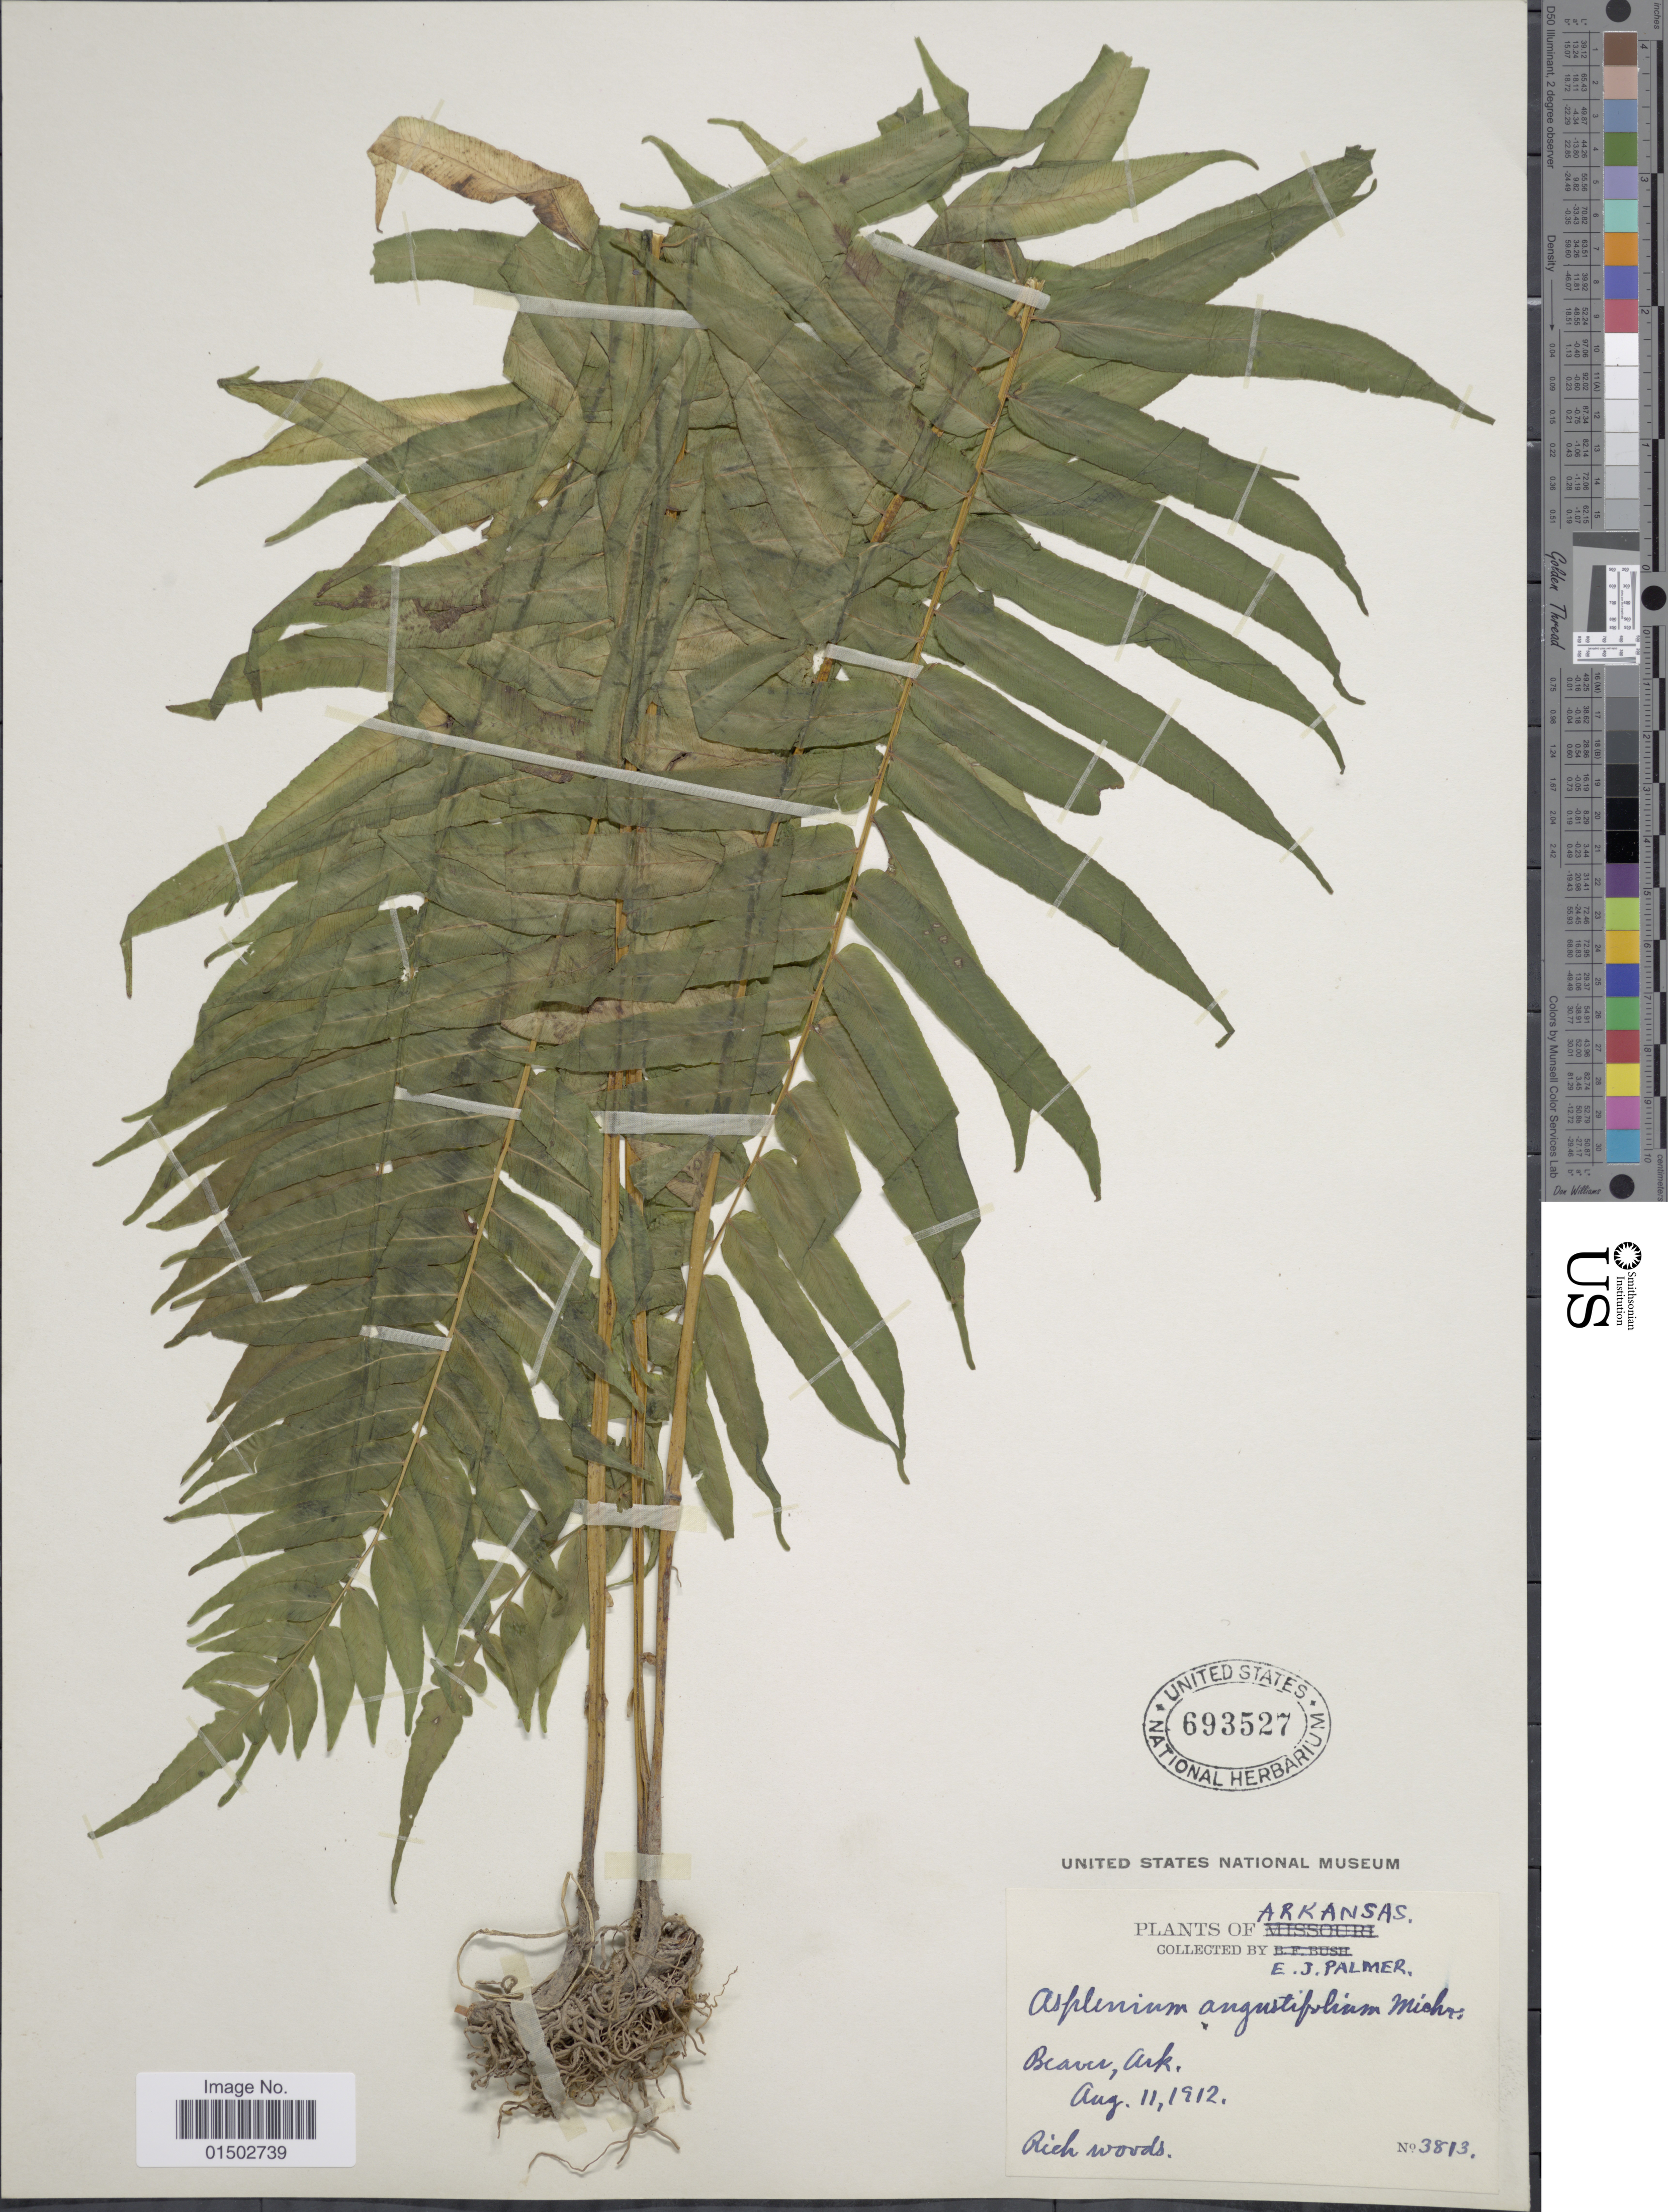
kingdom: Plantae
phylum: Tracheophyta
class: Polypodiopsida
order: Polypodiales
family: Diplaziopsidaceae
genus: Homalosorus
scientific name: Homalosorus pycnocarpos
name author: (Spreng.) Pic. Serm.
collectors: E. J. Palmer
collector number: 3813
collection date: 1912-08-11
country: United States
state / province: Arkansas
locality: Beaver, Rich woods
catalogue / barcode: US 693527